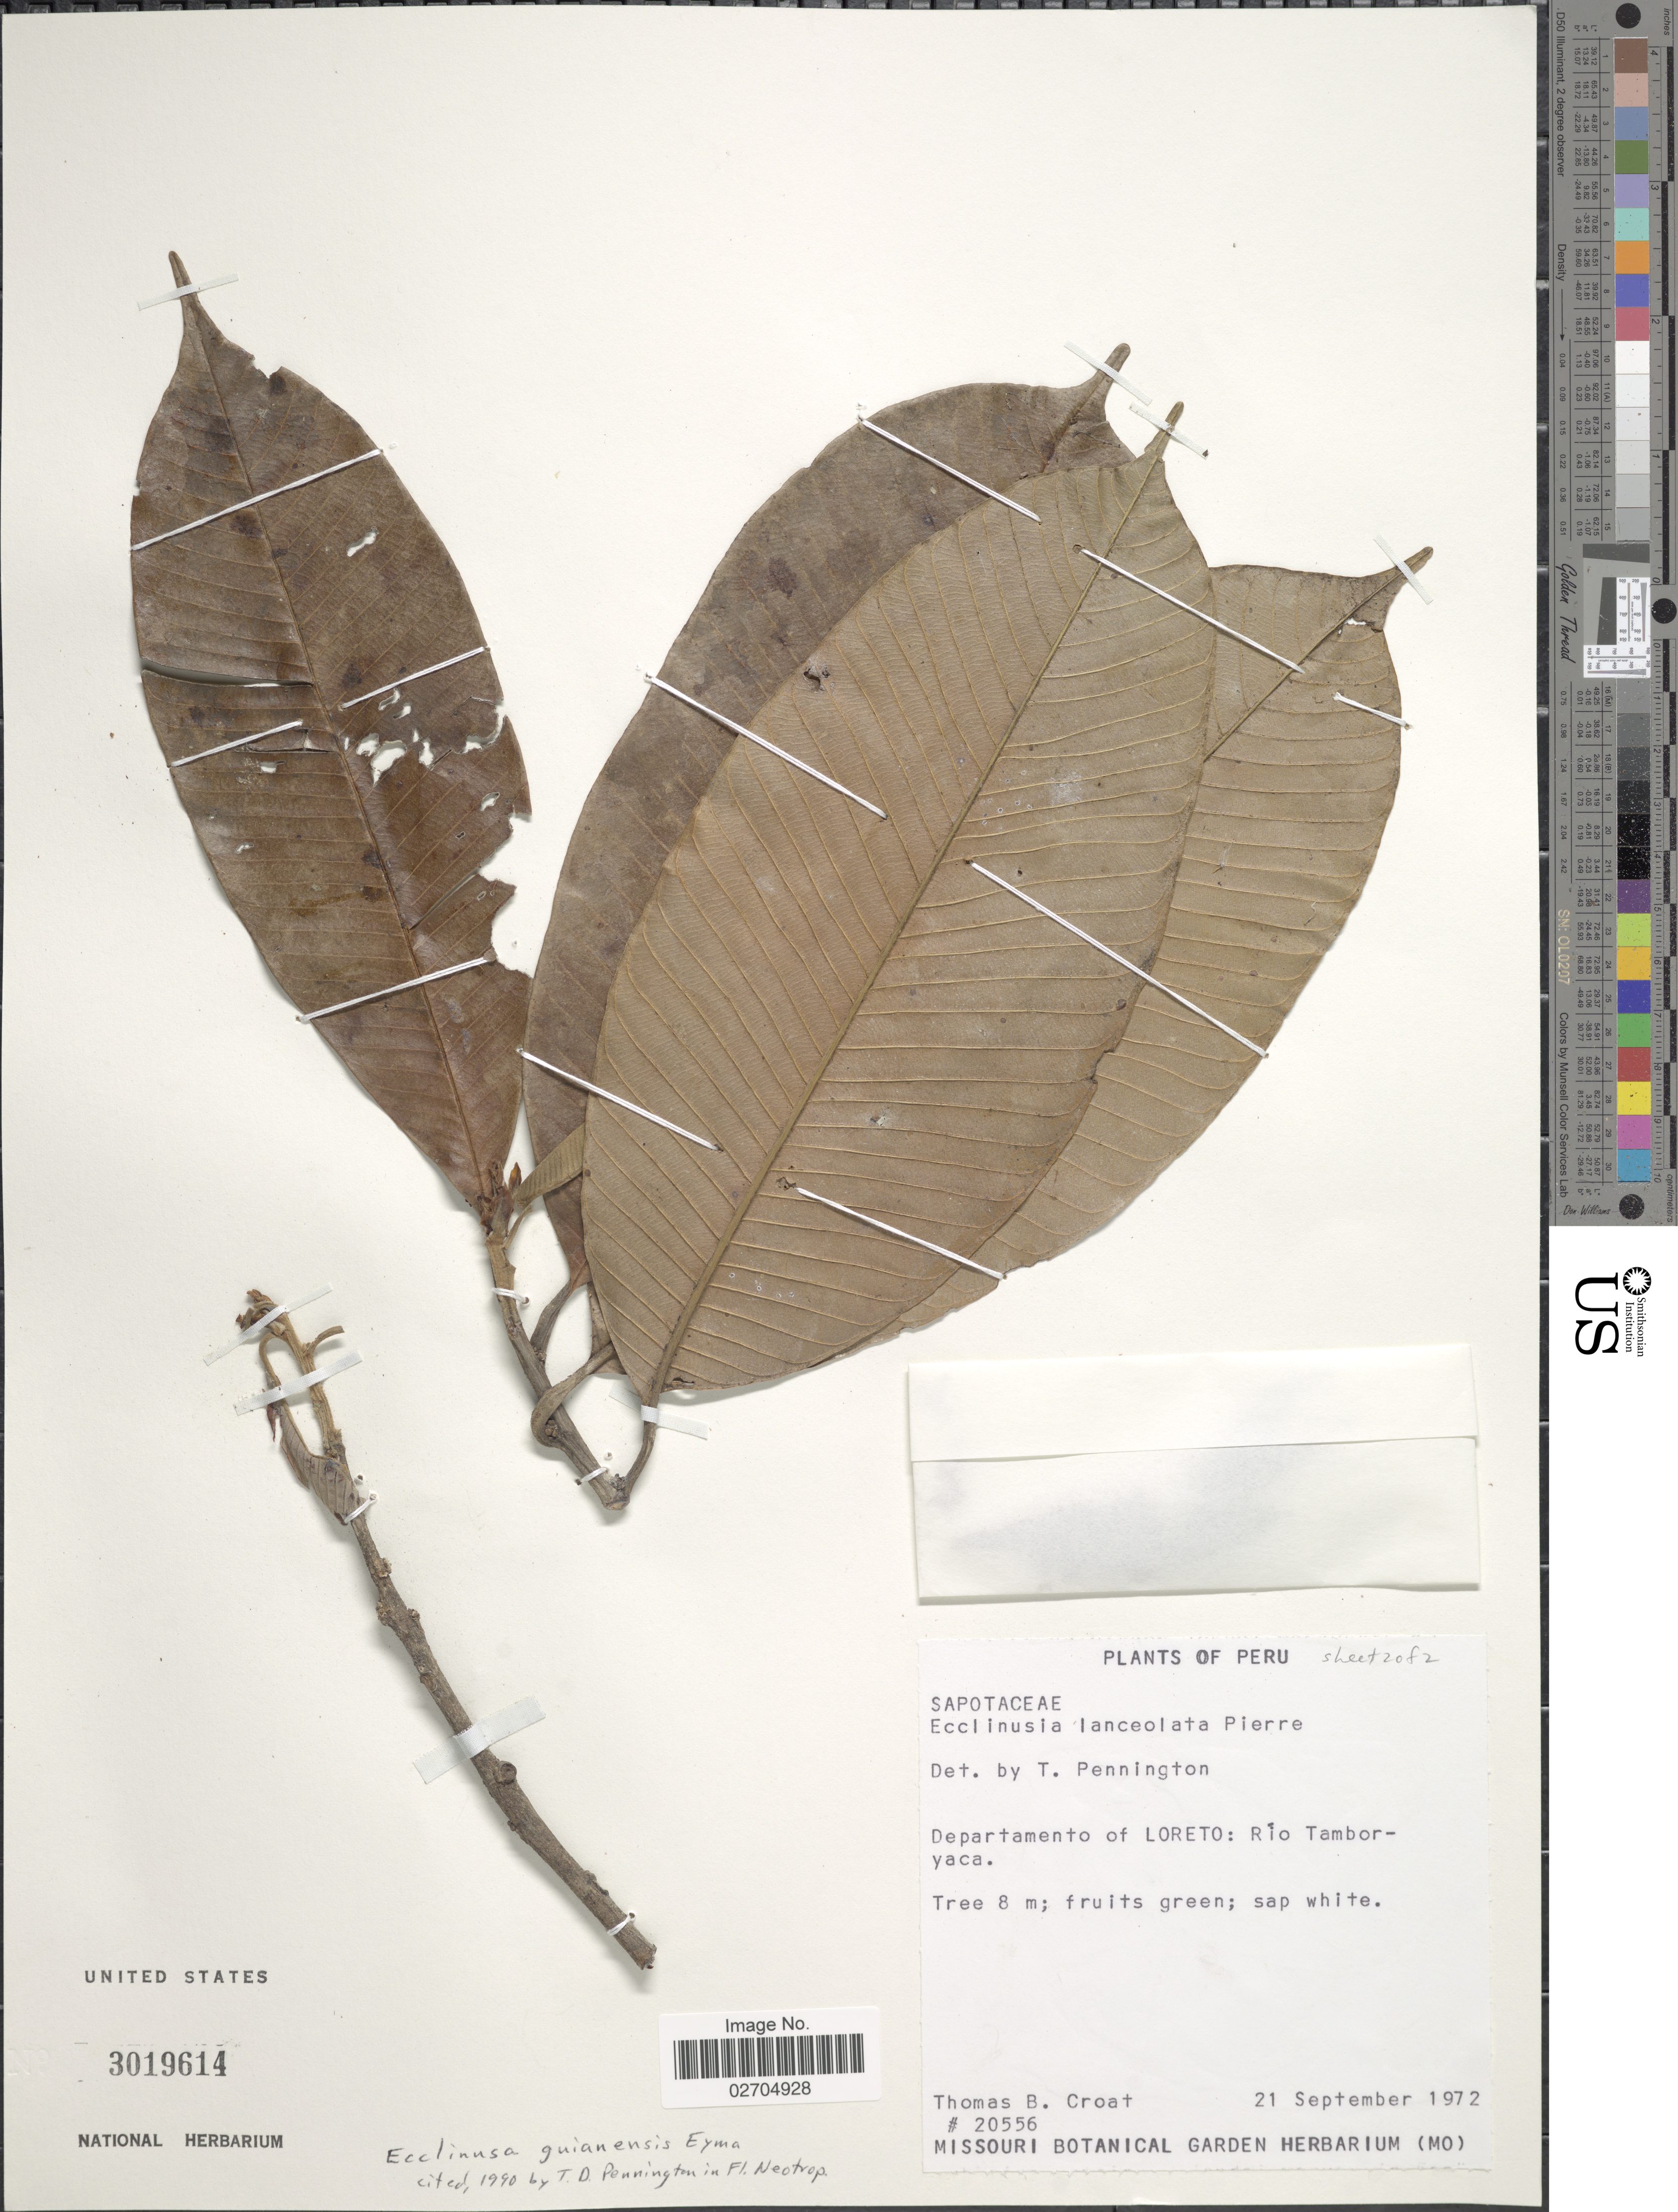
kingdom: Plantae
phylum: Tracheophyta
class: Magnoliopsida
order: Ericales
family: Sapotaceae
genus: Ecclinusa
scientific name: Ecclinusa guianensis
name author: Eyma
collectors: T. B. Croat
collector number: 20556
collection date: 1972-09-21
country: Peru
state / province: Loreto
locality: Departamento of Loreto: Rio Tamboryaca.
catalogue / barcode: US 3019614